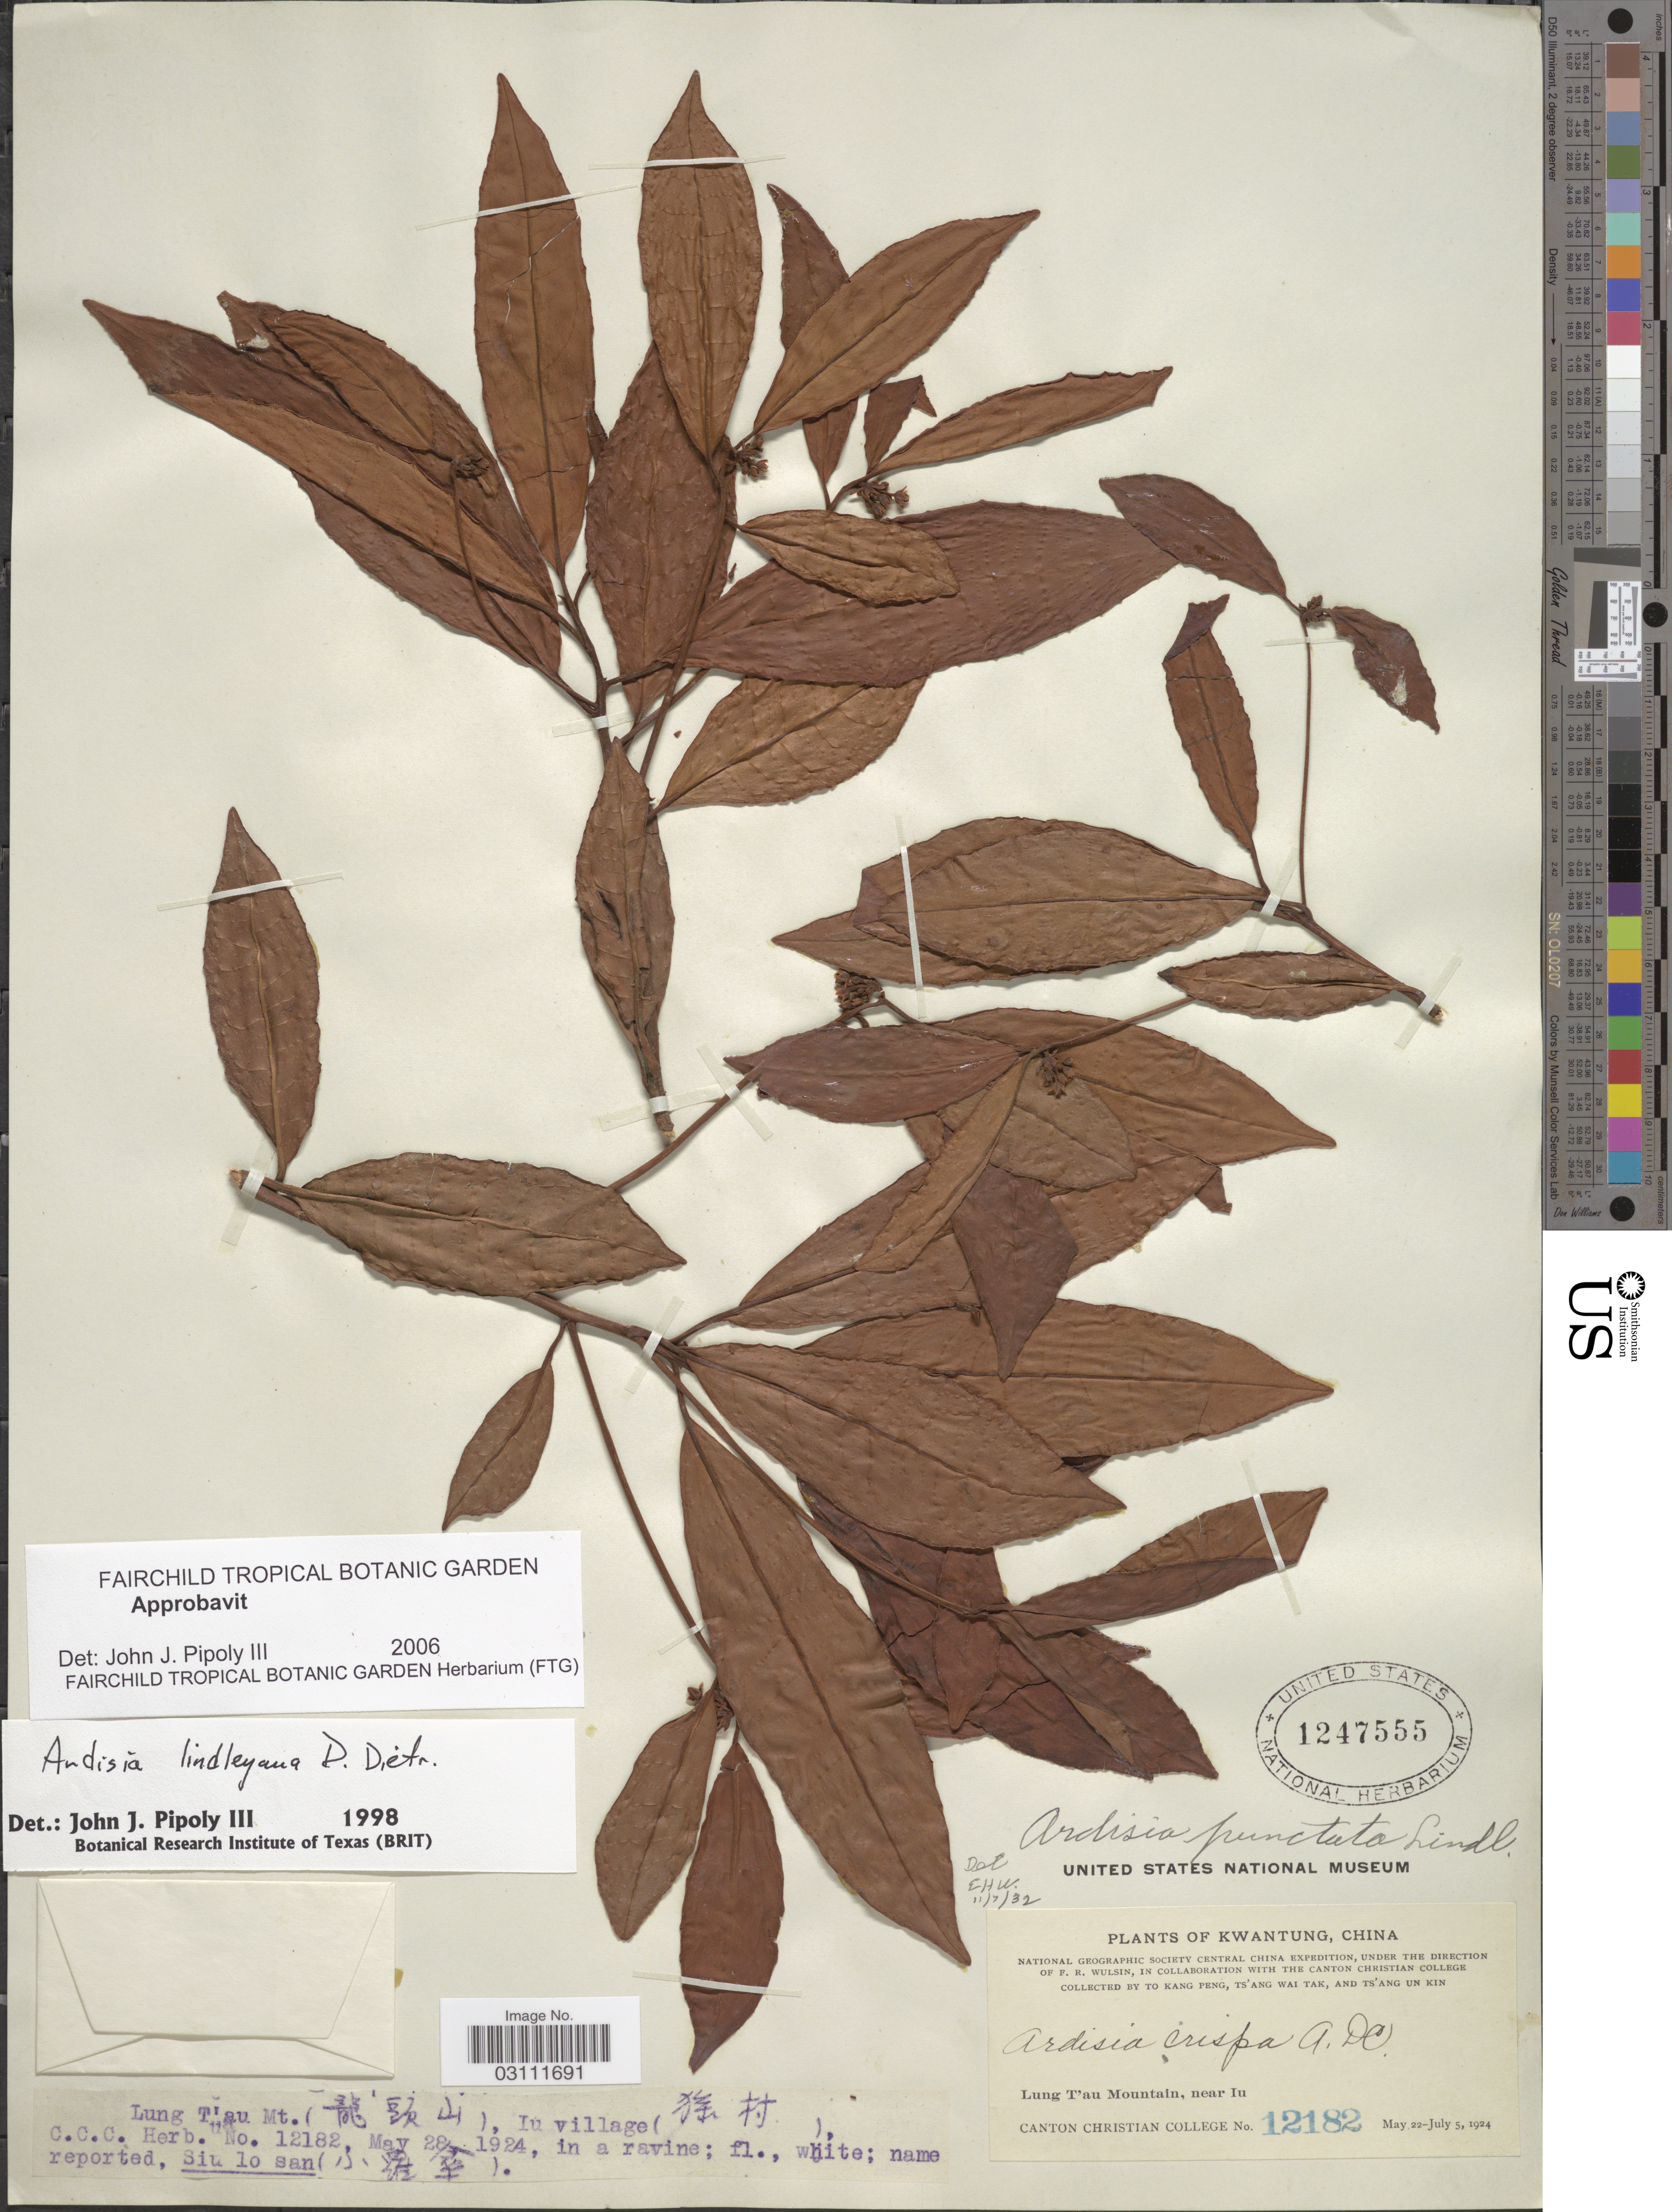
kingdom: Plantae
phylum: Tracheophyta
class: Magnoliopsida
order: Ericales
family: Primulaceae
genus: Ardisia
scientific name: Ardisia lindleyana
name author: D. Dietr.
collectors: To Kang P'eng, W. T. Tsang & Ts' Ang Un Kin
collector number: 12182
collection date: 1924-05-22/1924-07-05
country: China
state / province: Guangdong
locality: Kwangtung, Lung T'au Mountain, near Iu.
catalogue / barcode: US 1247555